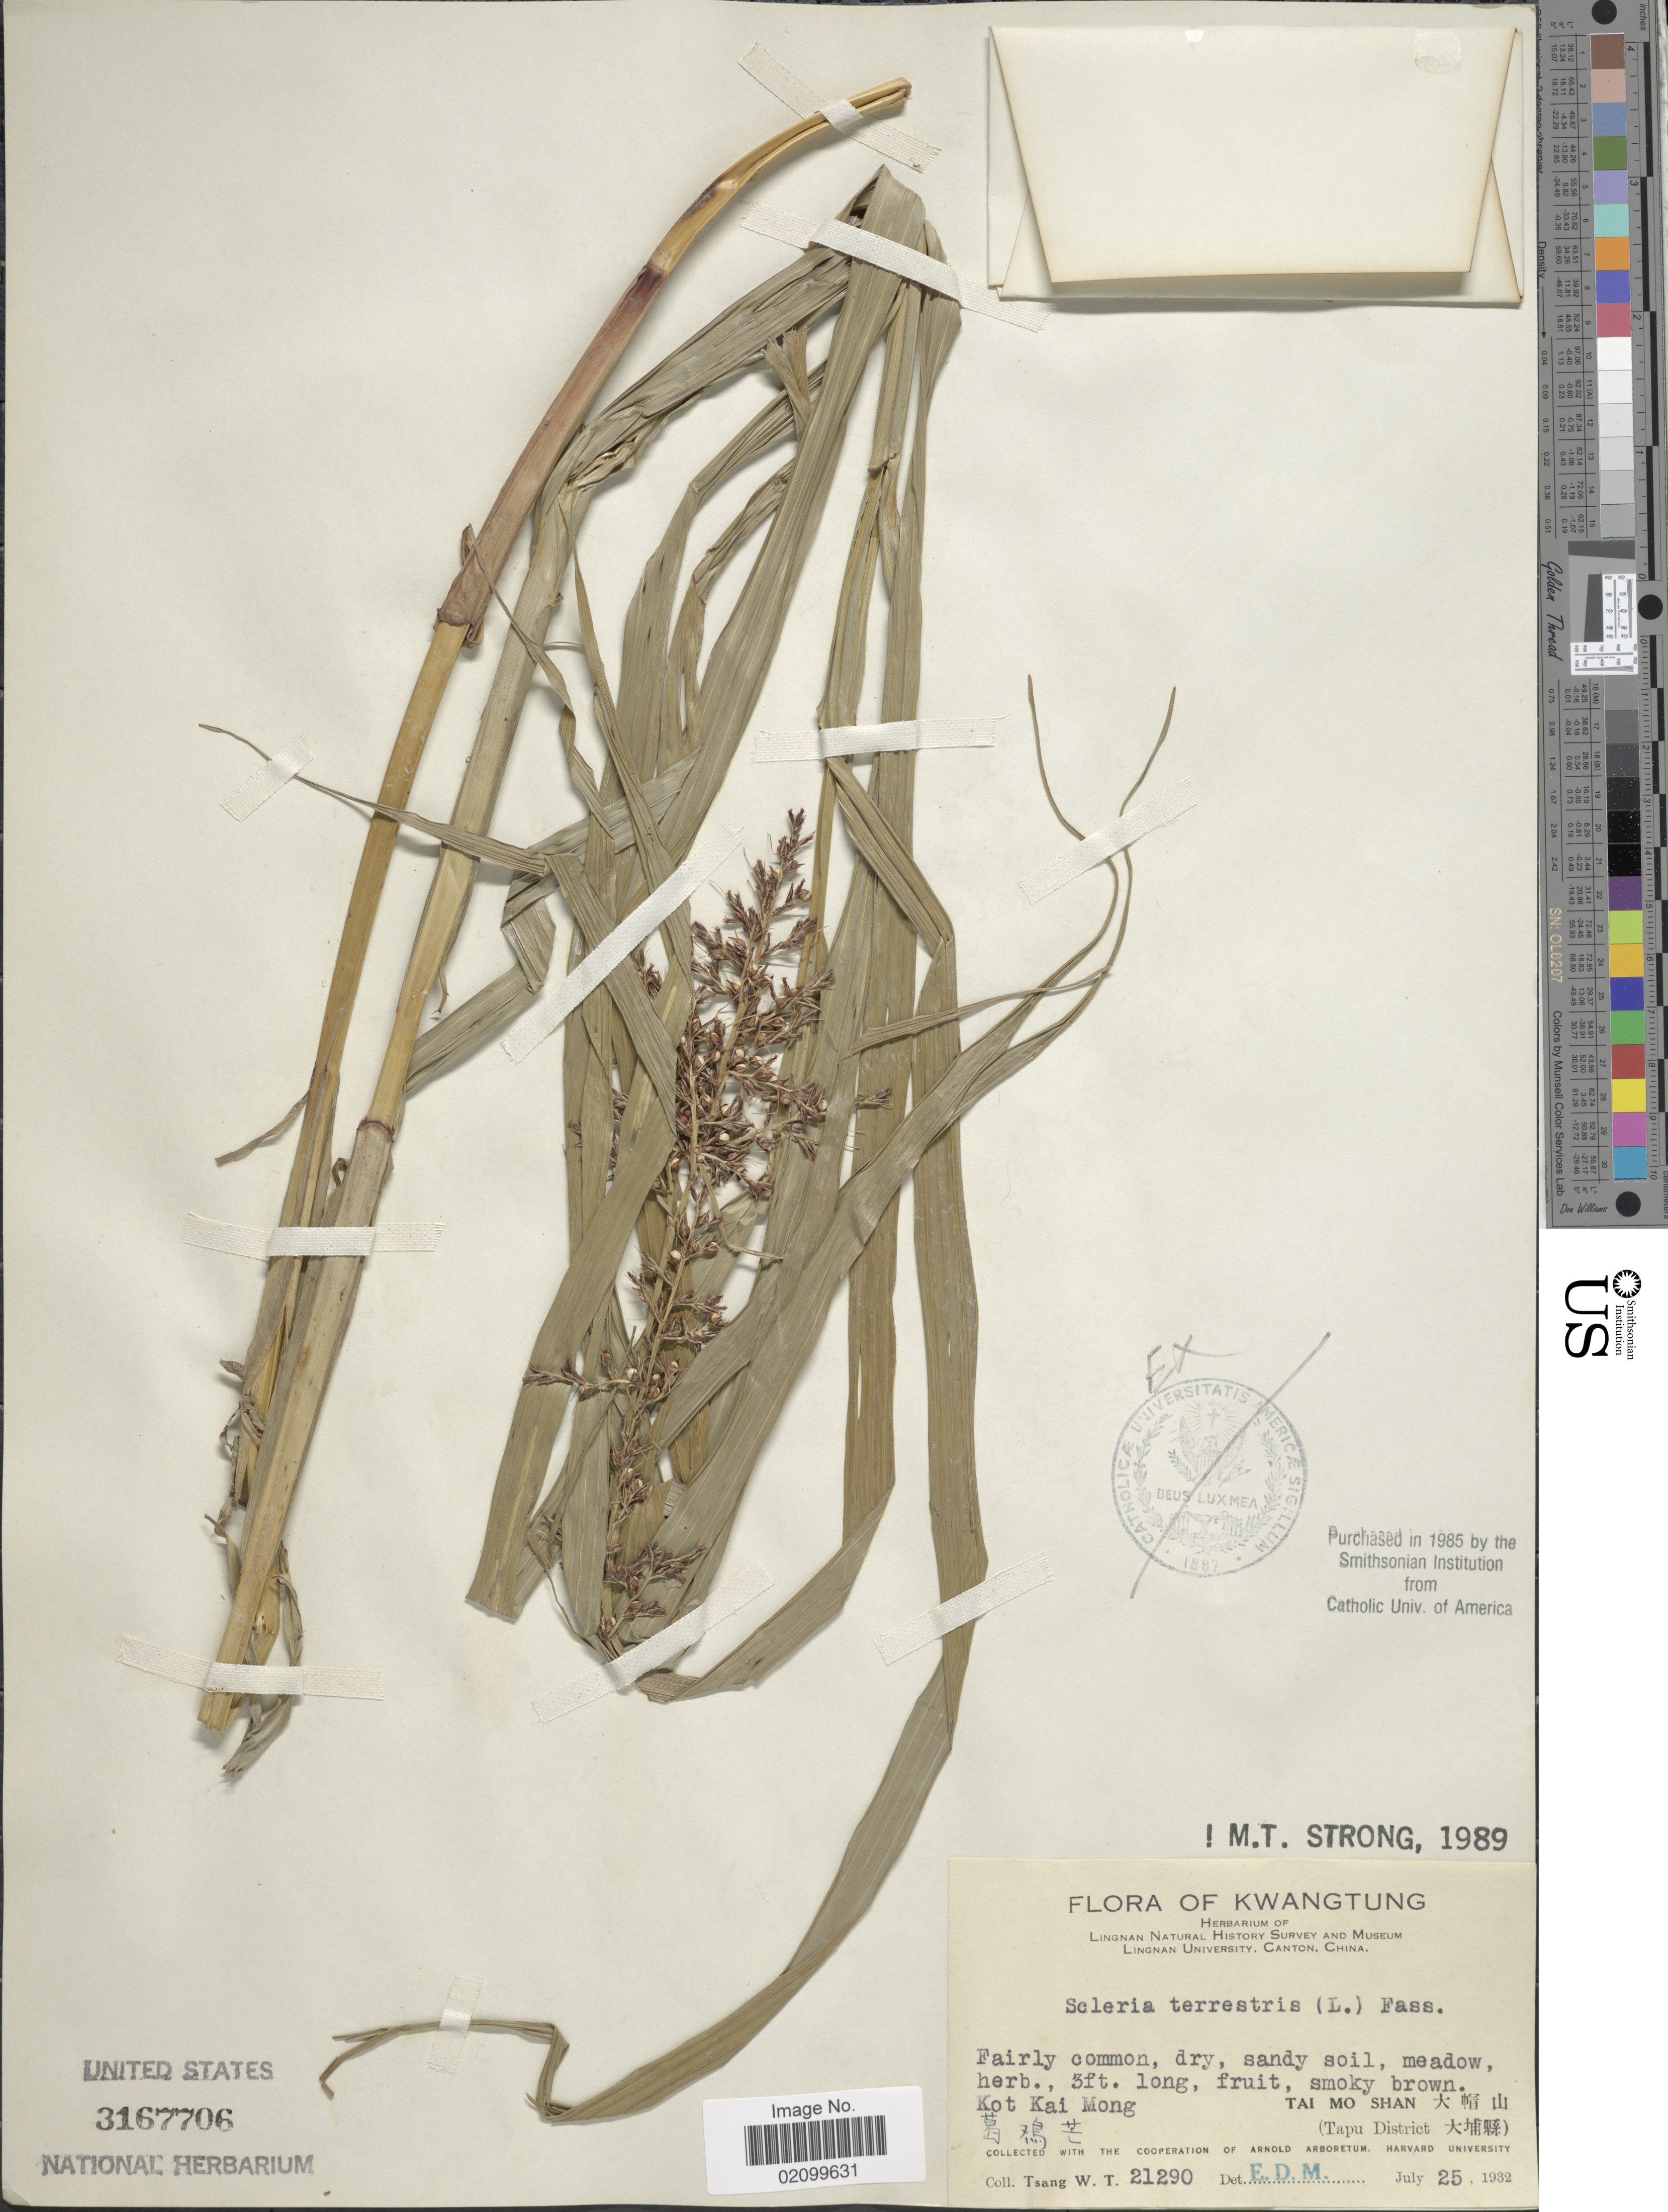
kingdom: Plantae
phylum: Tracheophyta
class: Liliopsida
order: Poales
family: Cyperaceae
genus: Scleria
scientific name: Scleria terrestris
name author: (L.) Fassett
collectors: W. T. Tsang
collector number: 21290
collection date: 1932-07-25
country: China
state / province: Guangdong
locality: Kwangtung. Kot Kai Mong, Tai Mo Shan (Tapu District)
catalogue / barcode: US 3167706